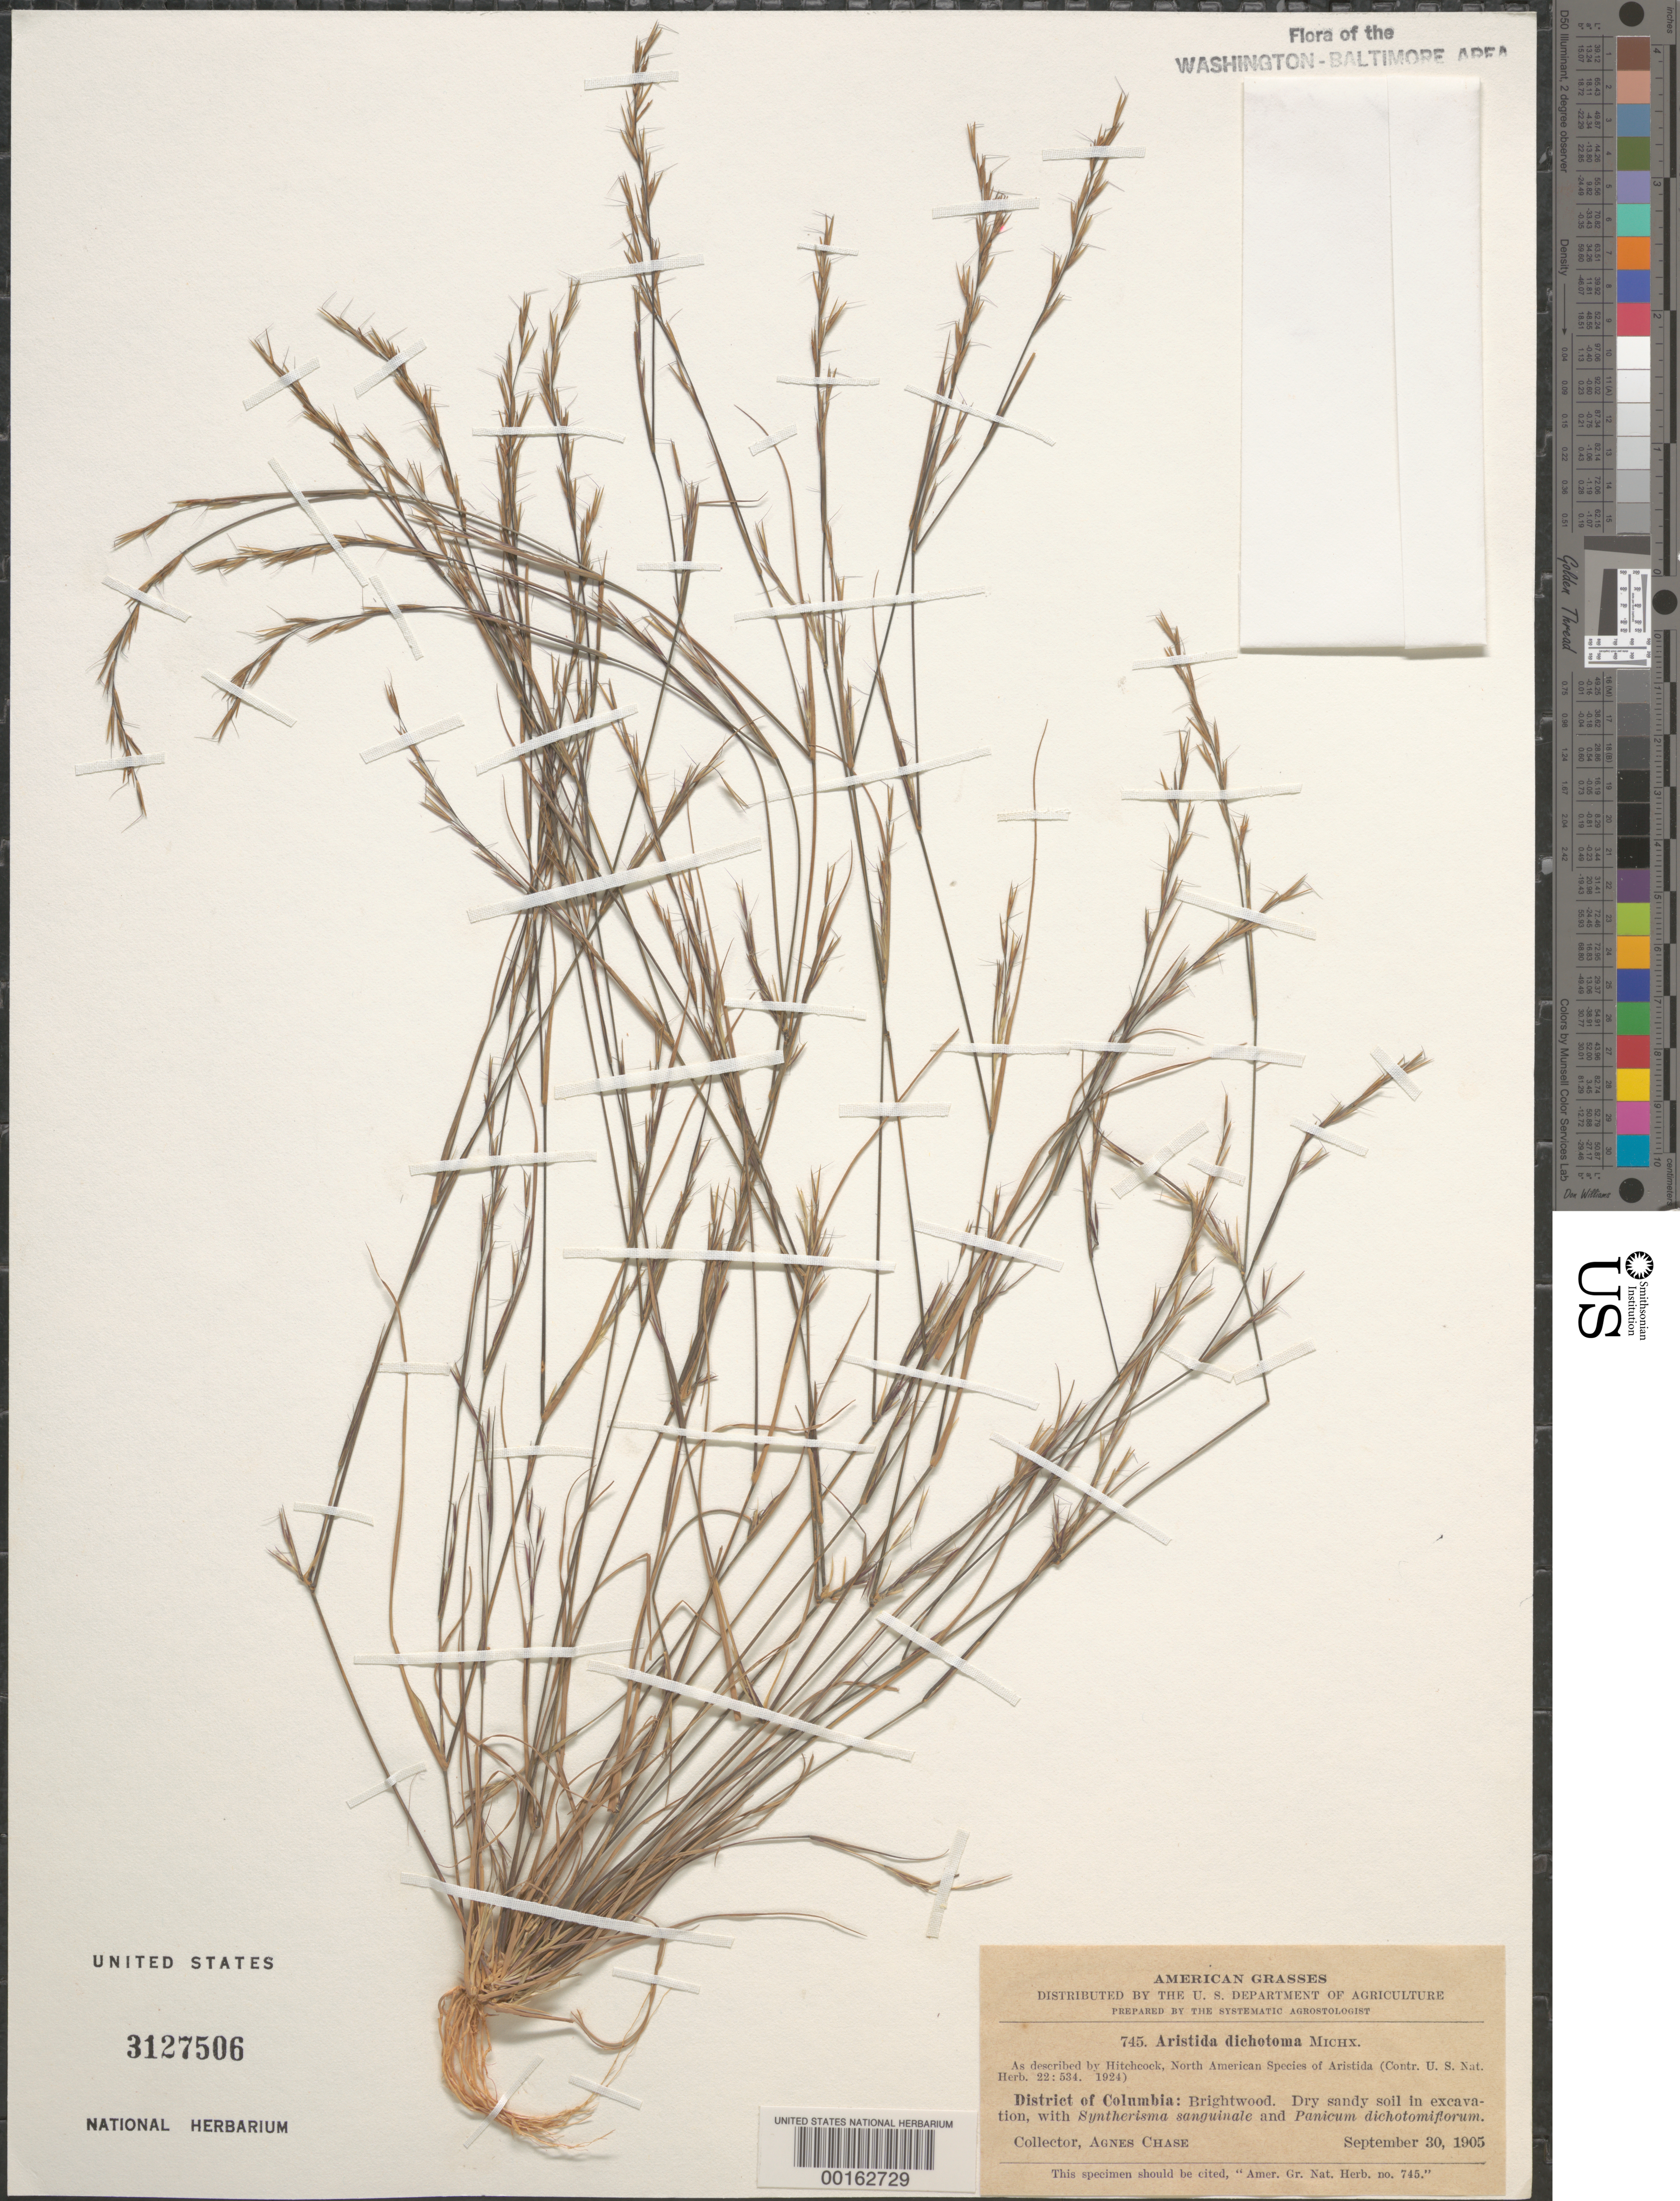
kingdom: Plantae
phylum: Tracheophyta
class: Liliopsida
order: Poales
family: Poaceae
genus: Aristida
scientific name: Aristida dichotoma var. dichotoma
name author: Michx.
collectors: A. Chase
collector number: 745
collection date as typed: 30 Sep 1905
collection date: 1905-09-30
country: United States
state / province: District of Columbia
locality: Brightwood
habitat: Dry sandy soil in excavation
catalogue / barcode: US 3127506